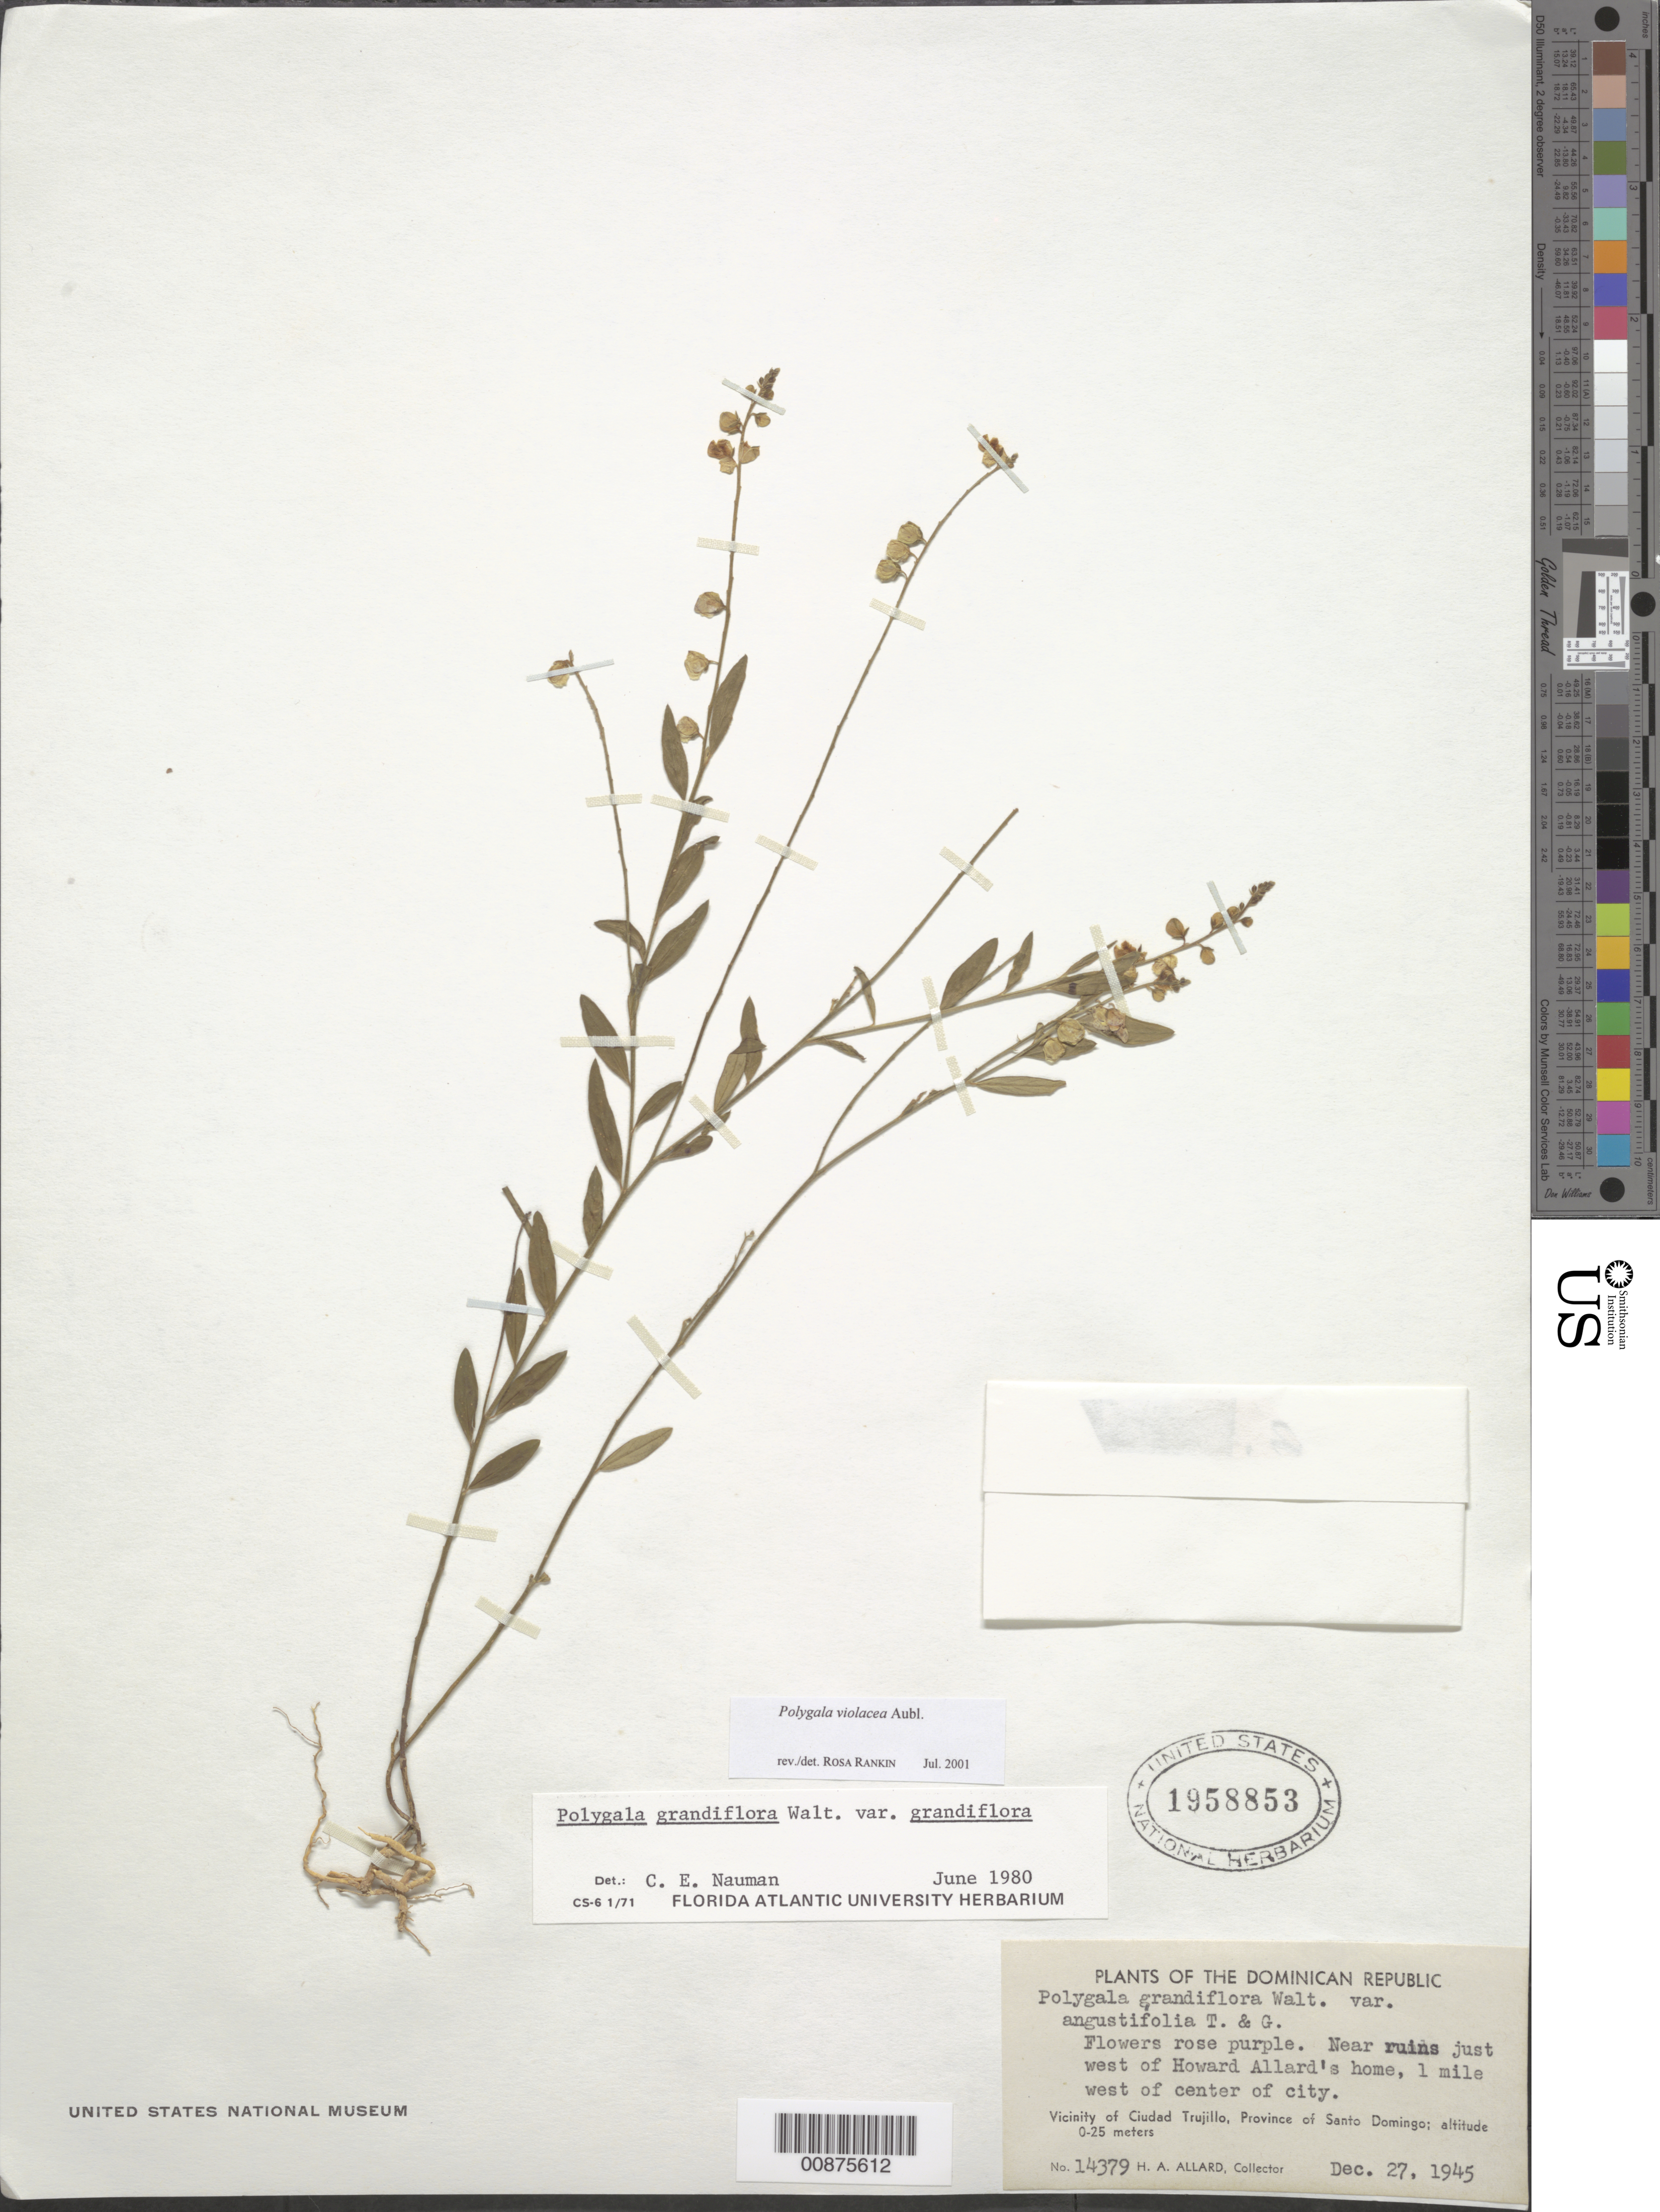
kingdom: Plantae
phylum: Tracheophyta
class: Magnoliopsida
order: Fabales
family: Polygalaceae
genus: Asemeia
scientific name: Asemeia violacea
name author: (Aubl.) J.F.B. Pastore & J.R. Abbott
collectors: H. A. Allard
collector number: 14379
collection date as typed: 27 Dec 1945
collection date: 1945-12-27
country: Dominican Republic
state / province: Distrito Nacional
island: Hispaniola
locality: Vicinity of Santo Domingo City, near ruins just W of Howard Allard's home, 1 mi. W of center of city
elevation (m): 0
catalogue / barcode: US 1958853